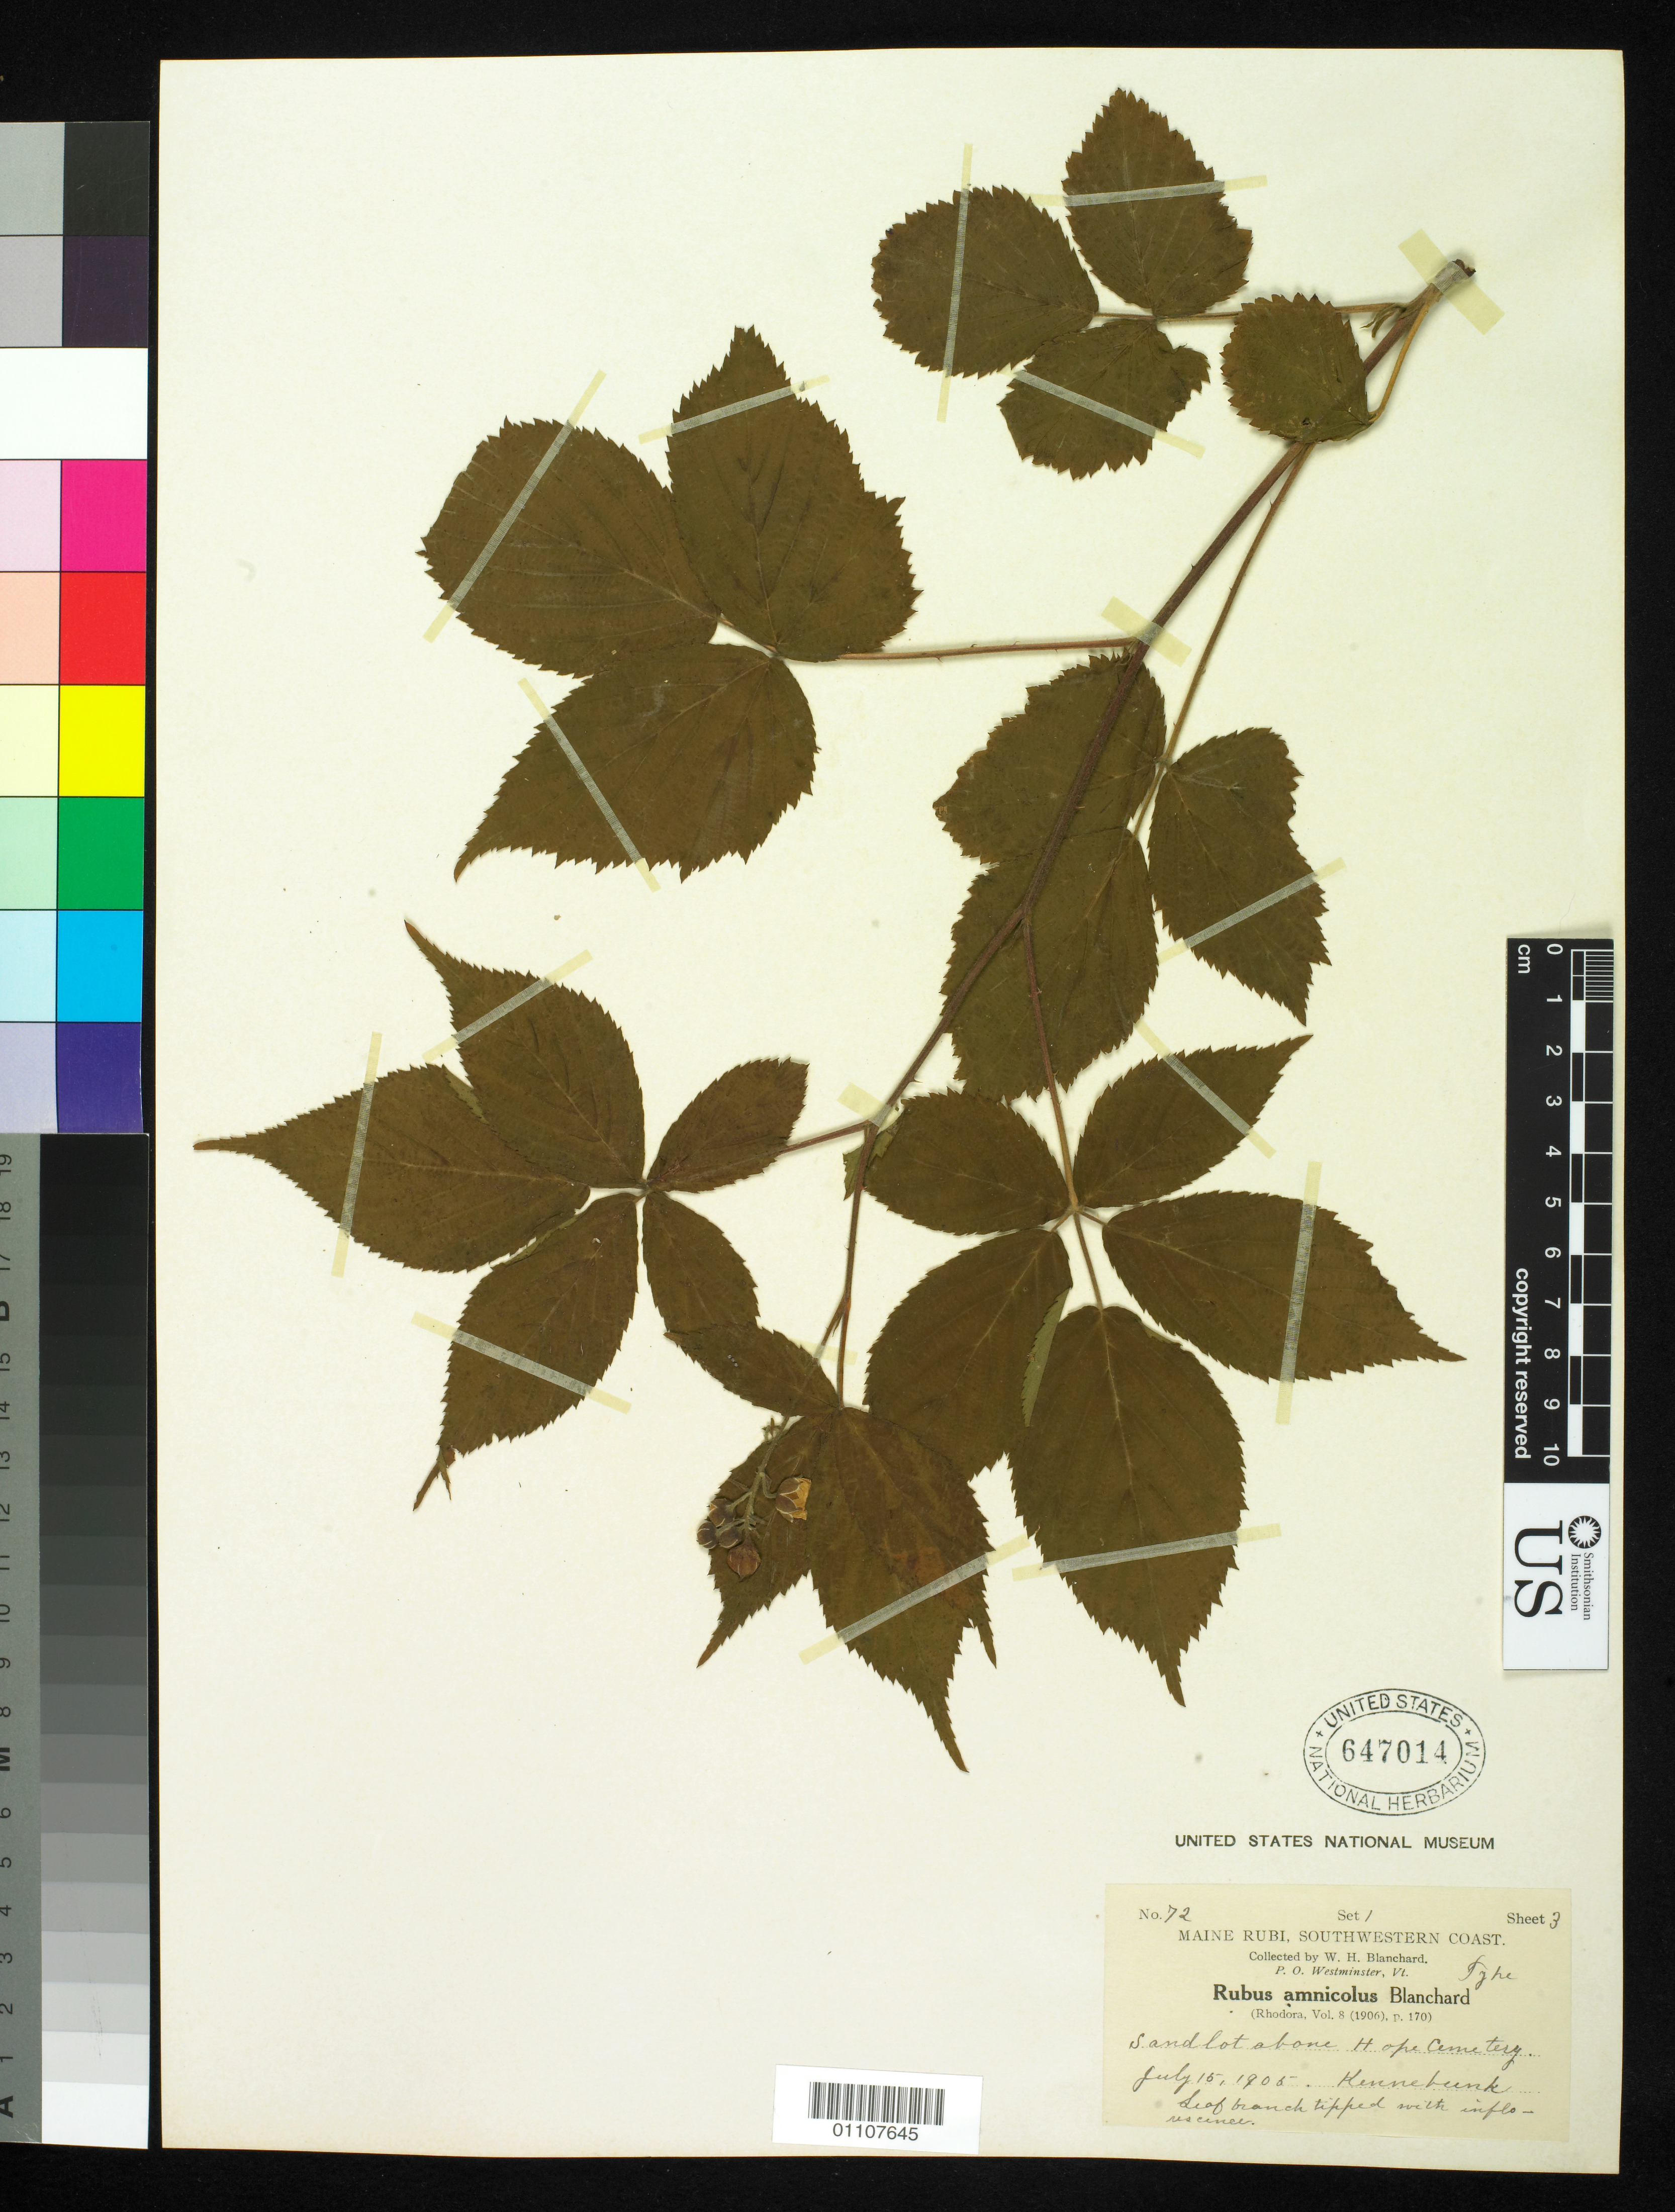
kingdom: Plantae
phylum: Tracheophyta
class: Magnoliopsida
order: Rosales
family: Rosaceae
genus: Rubus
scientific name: Rubus amnicola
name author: Blanch.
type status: Syntype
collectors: W. H. Blanchard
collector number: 73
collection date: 1905-07-15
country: United States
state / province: Maine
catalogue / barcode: US 647014